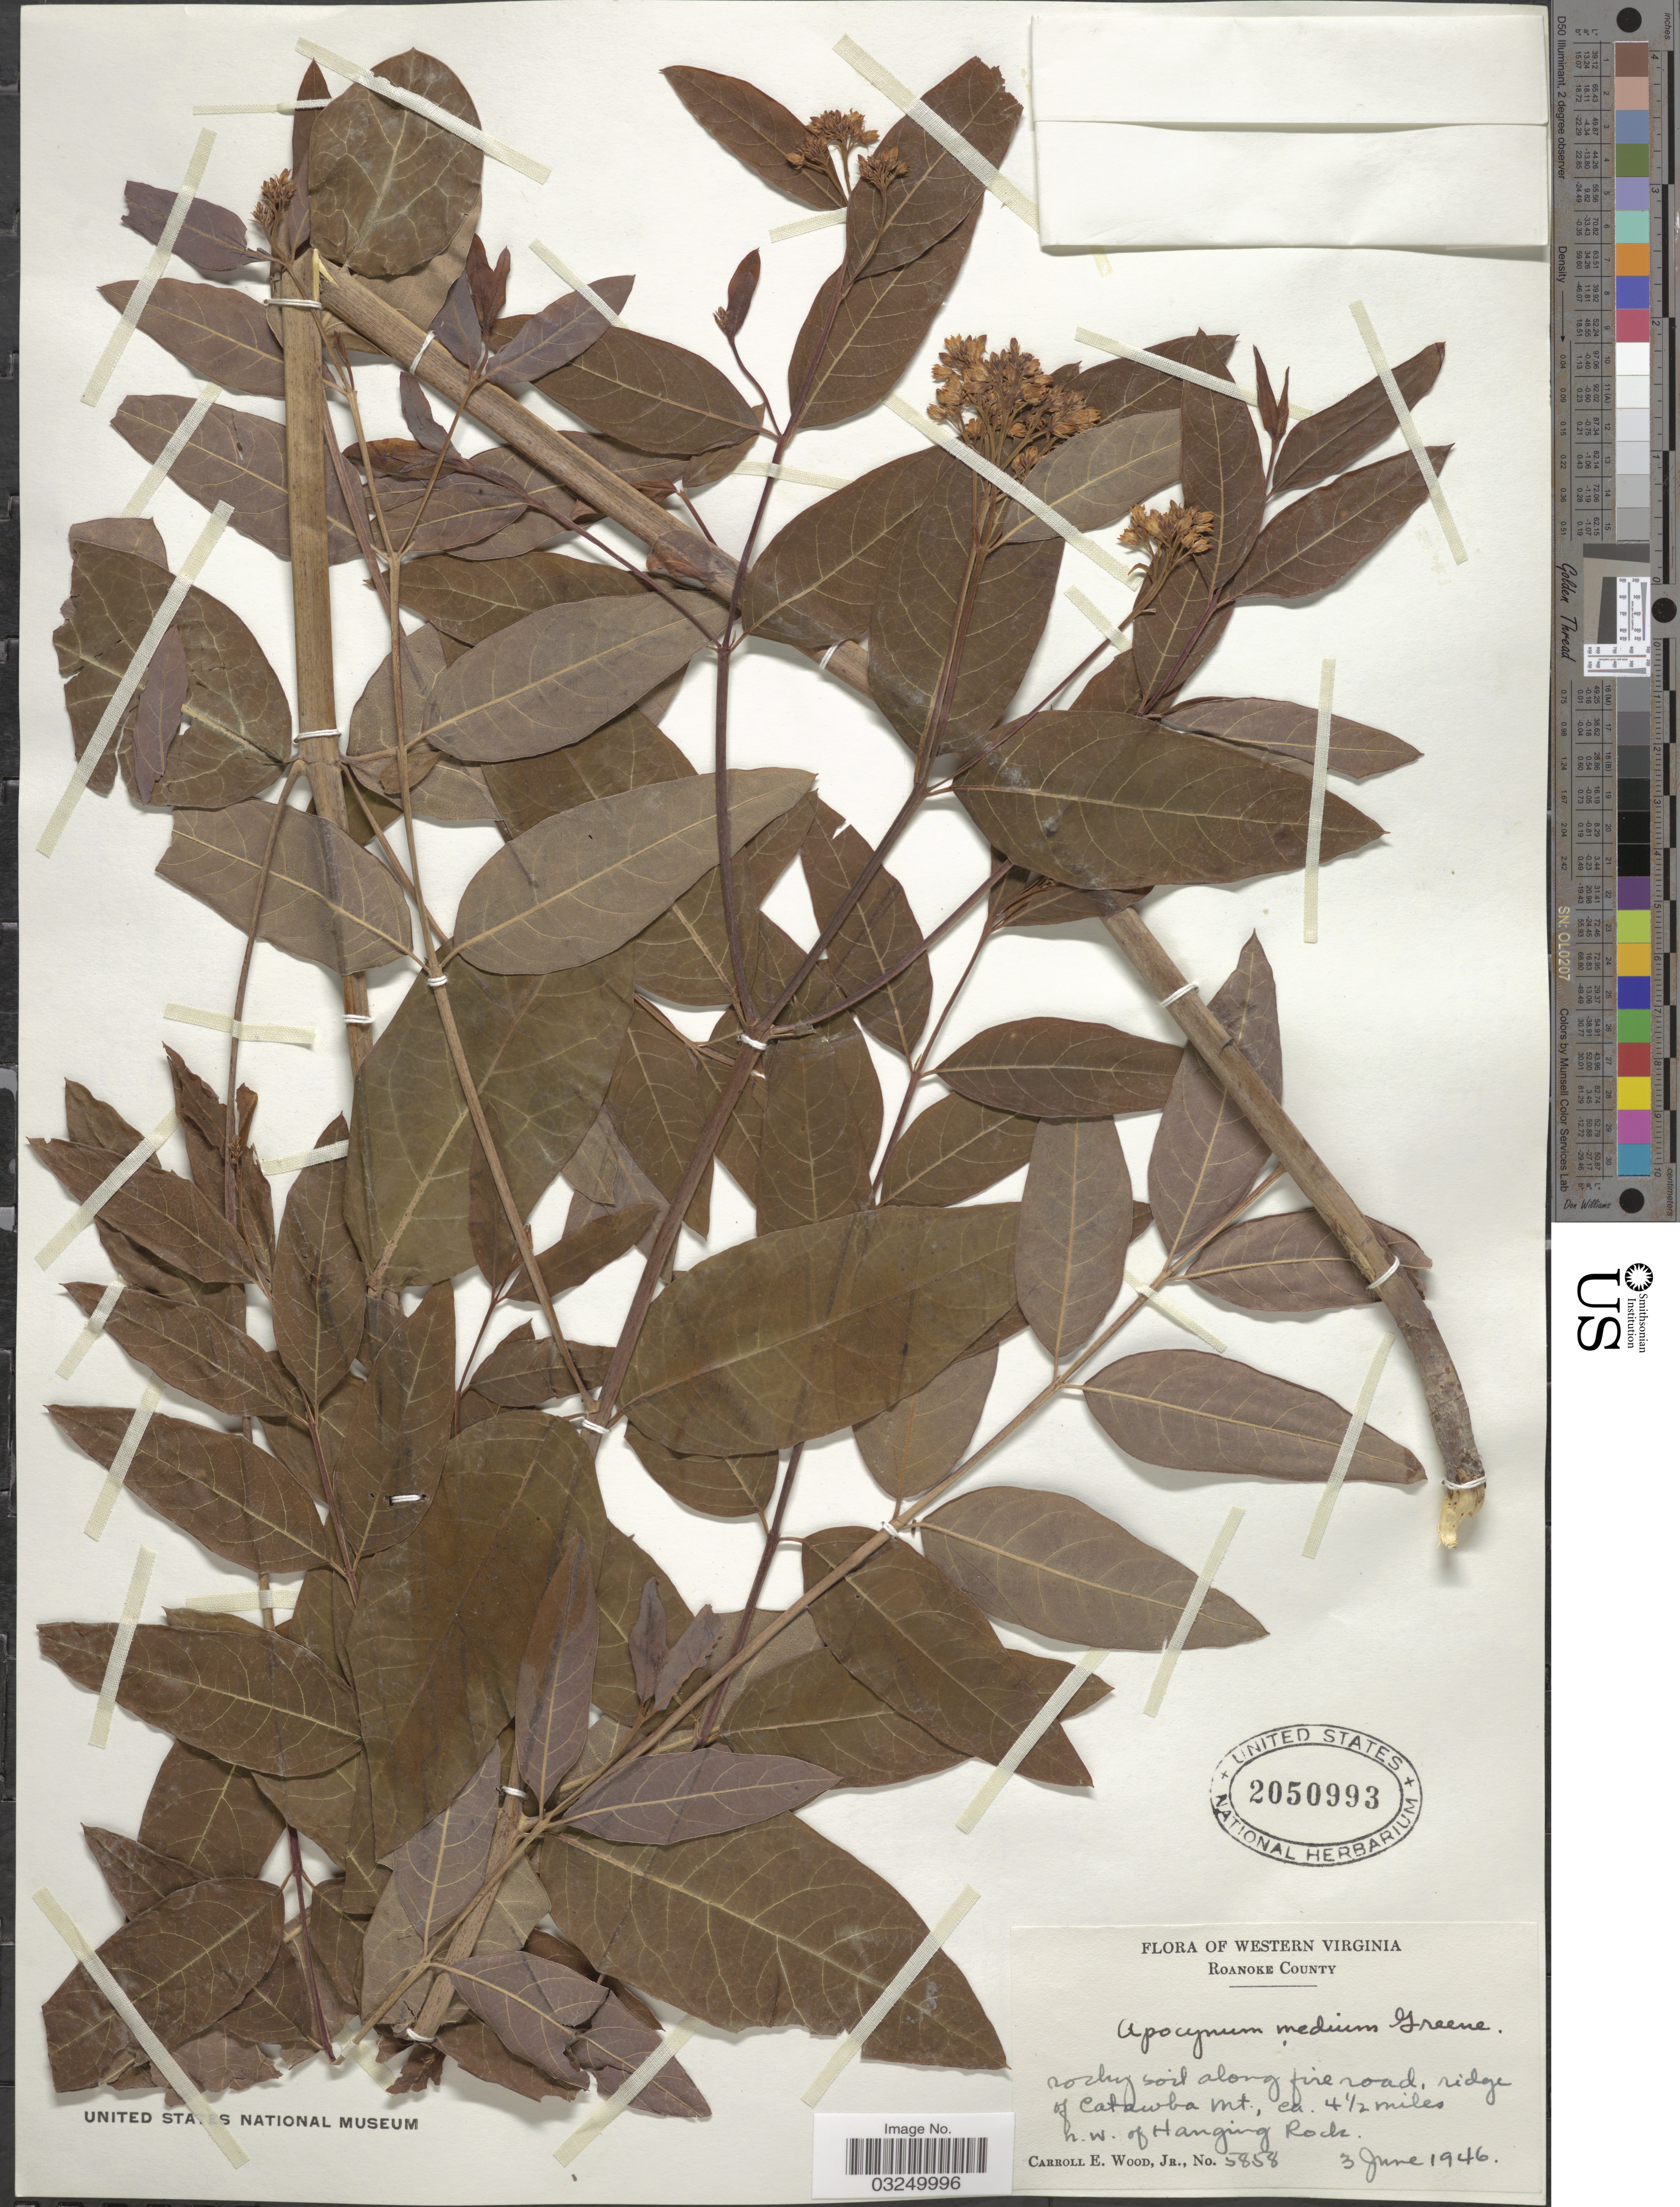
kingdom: Plantae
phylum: Tracheophyta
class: Magnoliopsida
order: Gentianales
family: Apocynaceae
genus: Apocynum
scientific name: Apocynum medium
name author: Greene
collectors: C. Wood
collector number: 5858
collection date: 1946-06-03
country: United States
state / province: Virginia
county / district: Randolph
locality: Roanoke County. Rocky soil along fire road, ridge of Catawba Mt., ca. 4½ miles n.w. of Hanging Rock.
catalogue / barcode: US 2050993